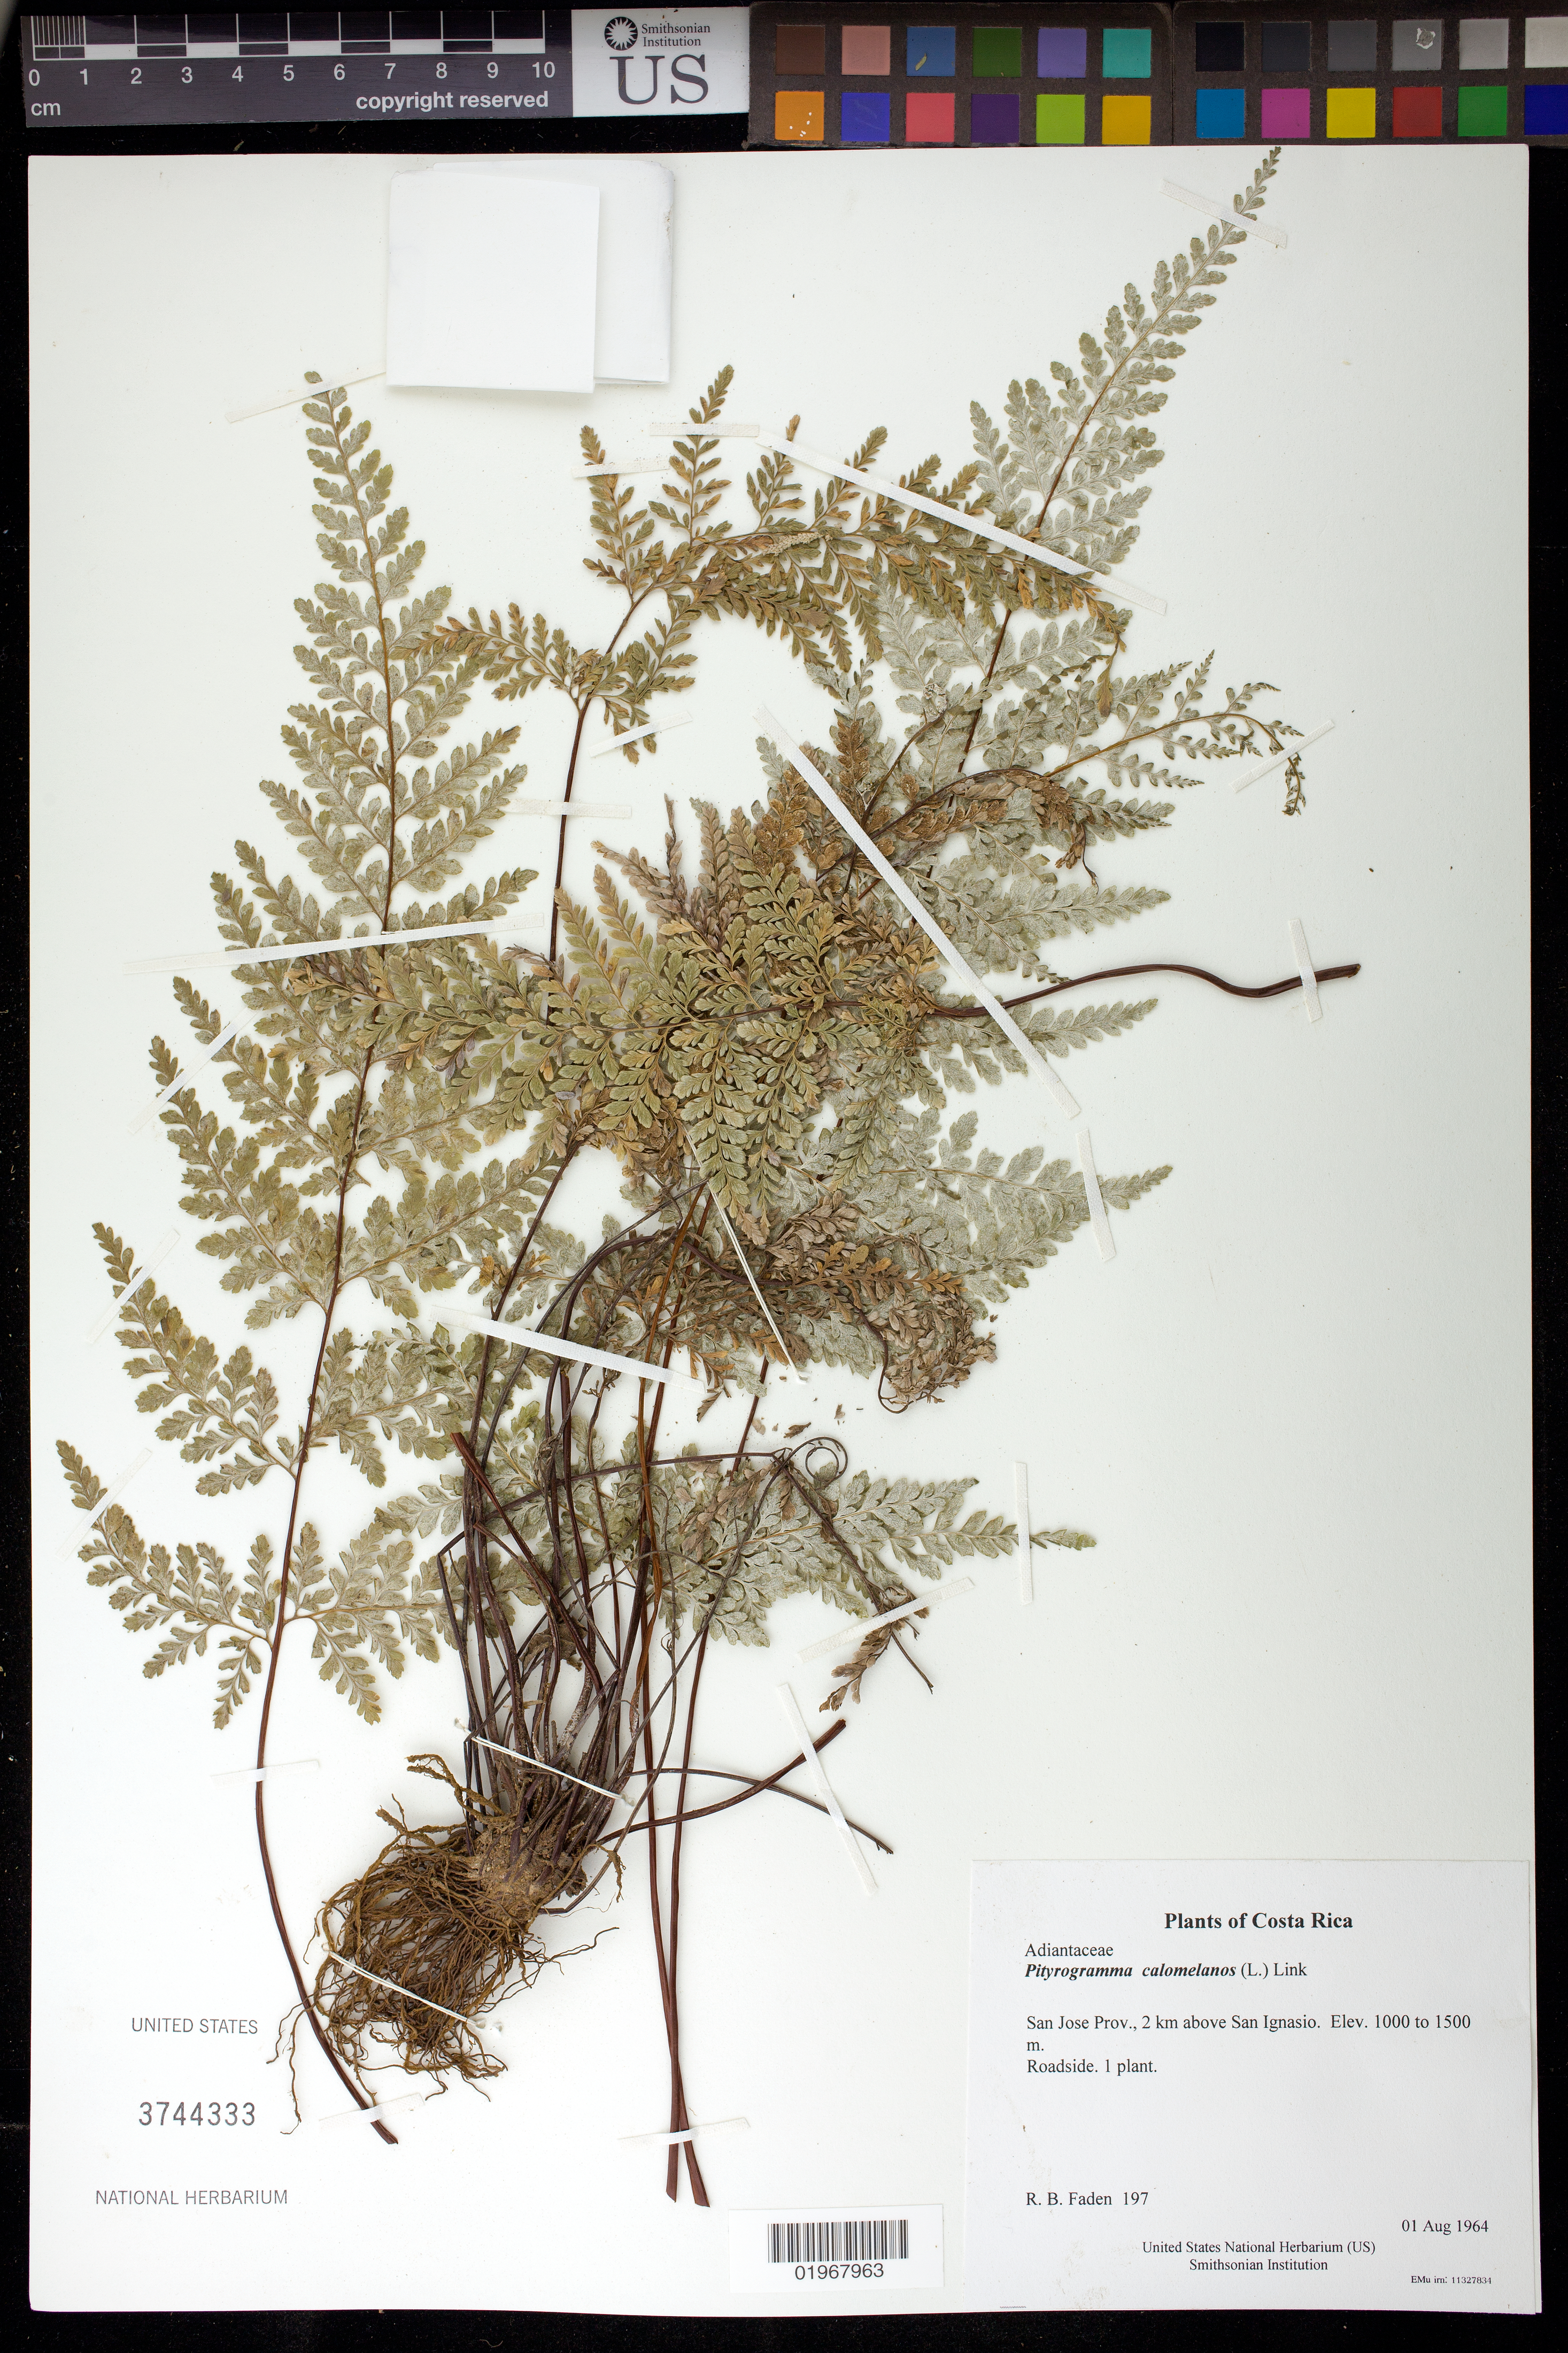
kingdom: Plantae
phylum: Tracheophyta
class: Polypodiopsida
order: Polypodiales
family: Pteridaceae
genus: Pityrogramma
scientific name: Pityrogramma calomelanos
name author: (L.) Link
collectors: R. B. Faden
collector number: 197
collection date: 1964-08-01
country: Costa Rica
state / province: San Jose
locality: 2 km above San Ignasio.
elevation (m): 1000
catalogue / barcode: US 3744333